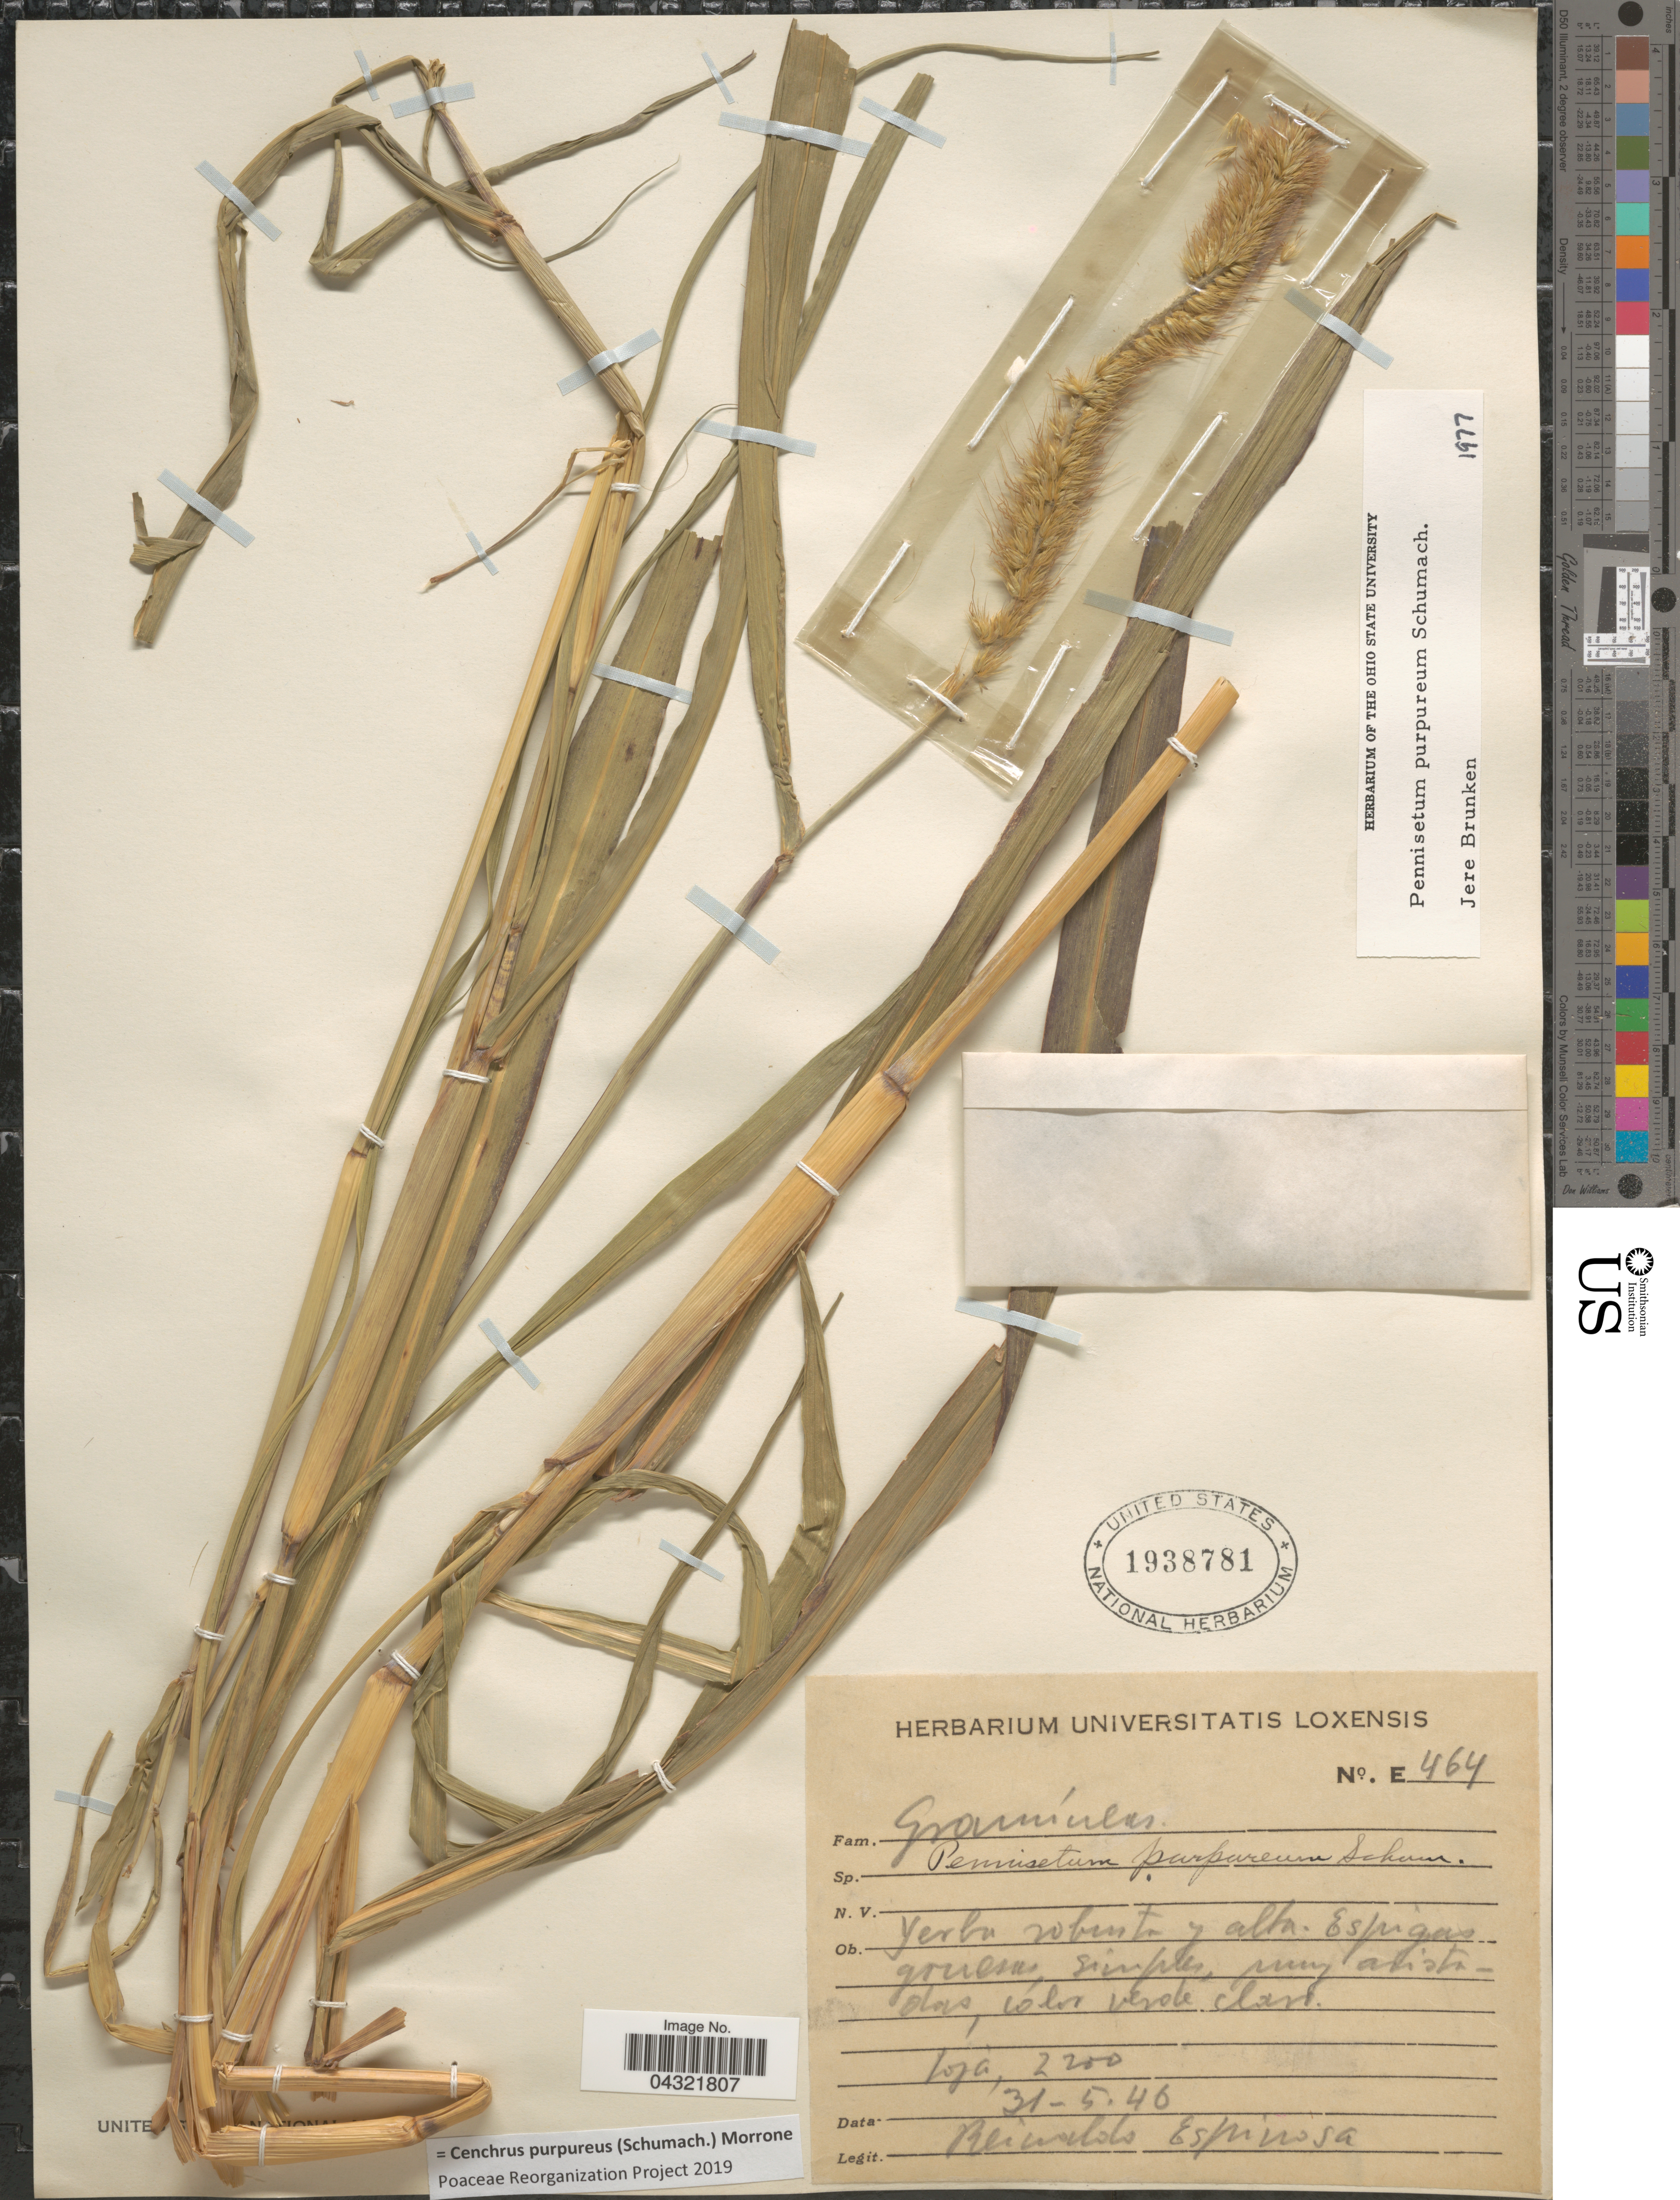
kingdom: Plantae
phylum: Tracheophyta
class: Liliopsida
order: Poales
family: Poaceae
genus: Cenchrus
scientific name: Cenchrus purpureus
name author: (Schumach.) Morrone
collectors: R. Espinosa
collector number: E464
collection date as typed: Transcribed d/m/y: 31/5/46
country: Ecuador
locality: Loja.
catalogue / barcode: US 1938781